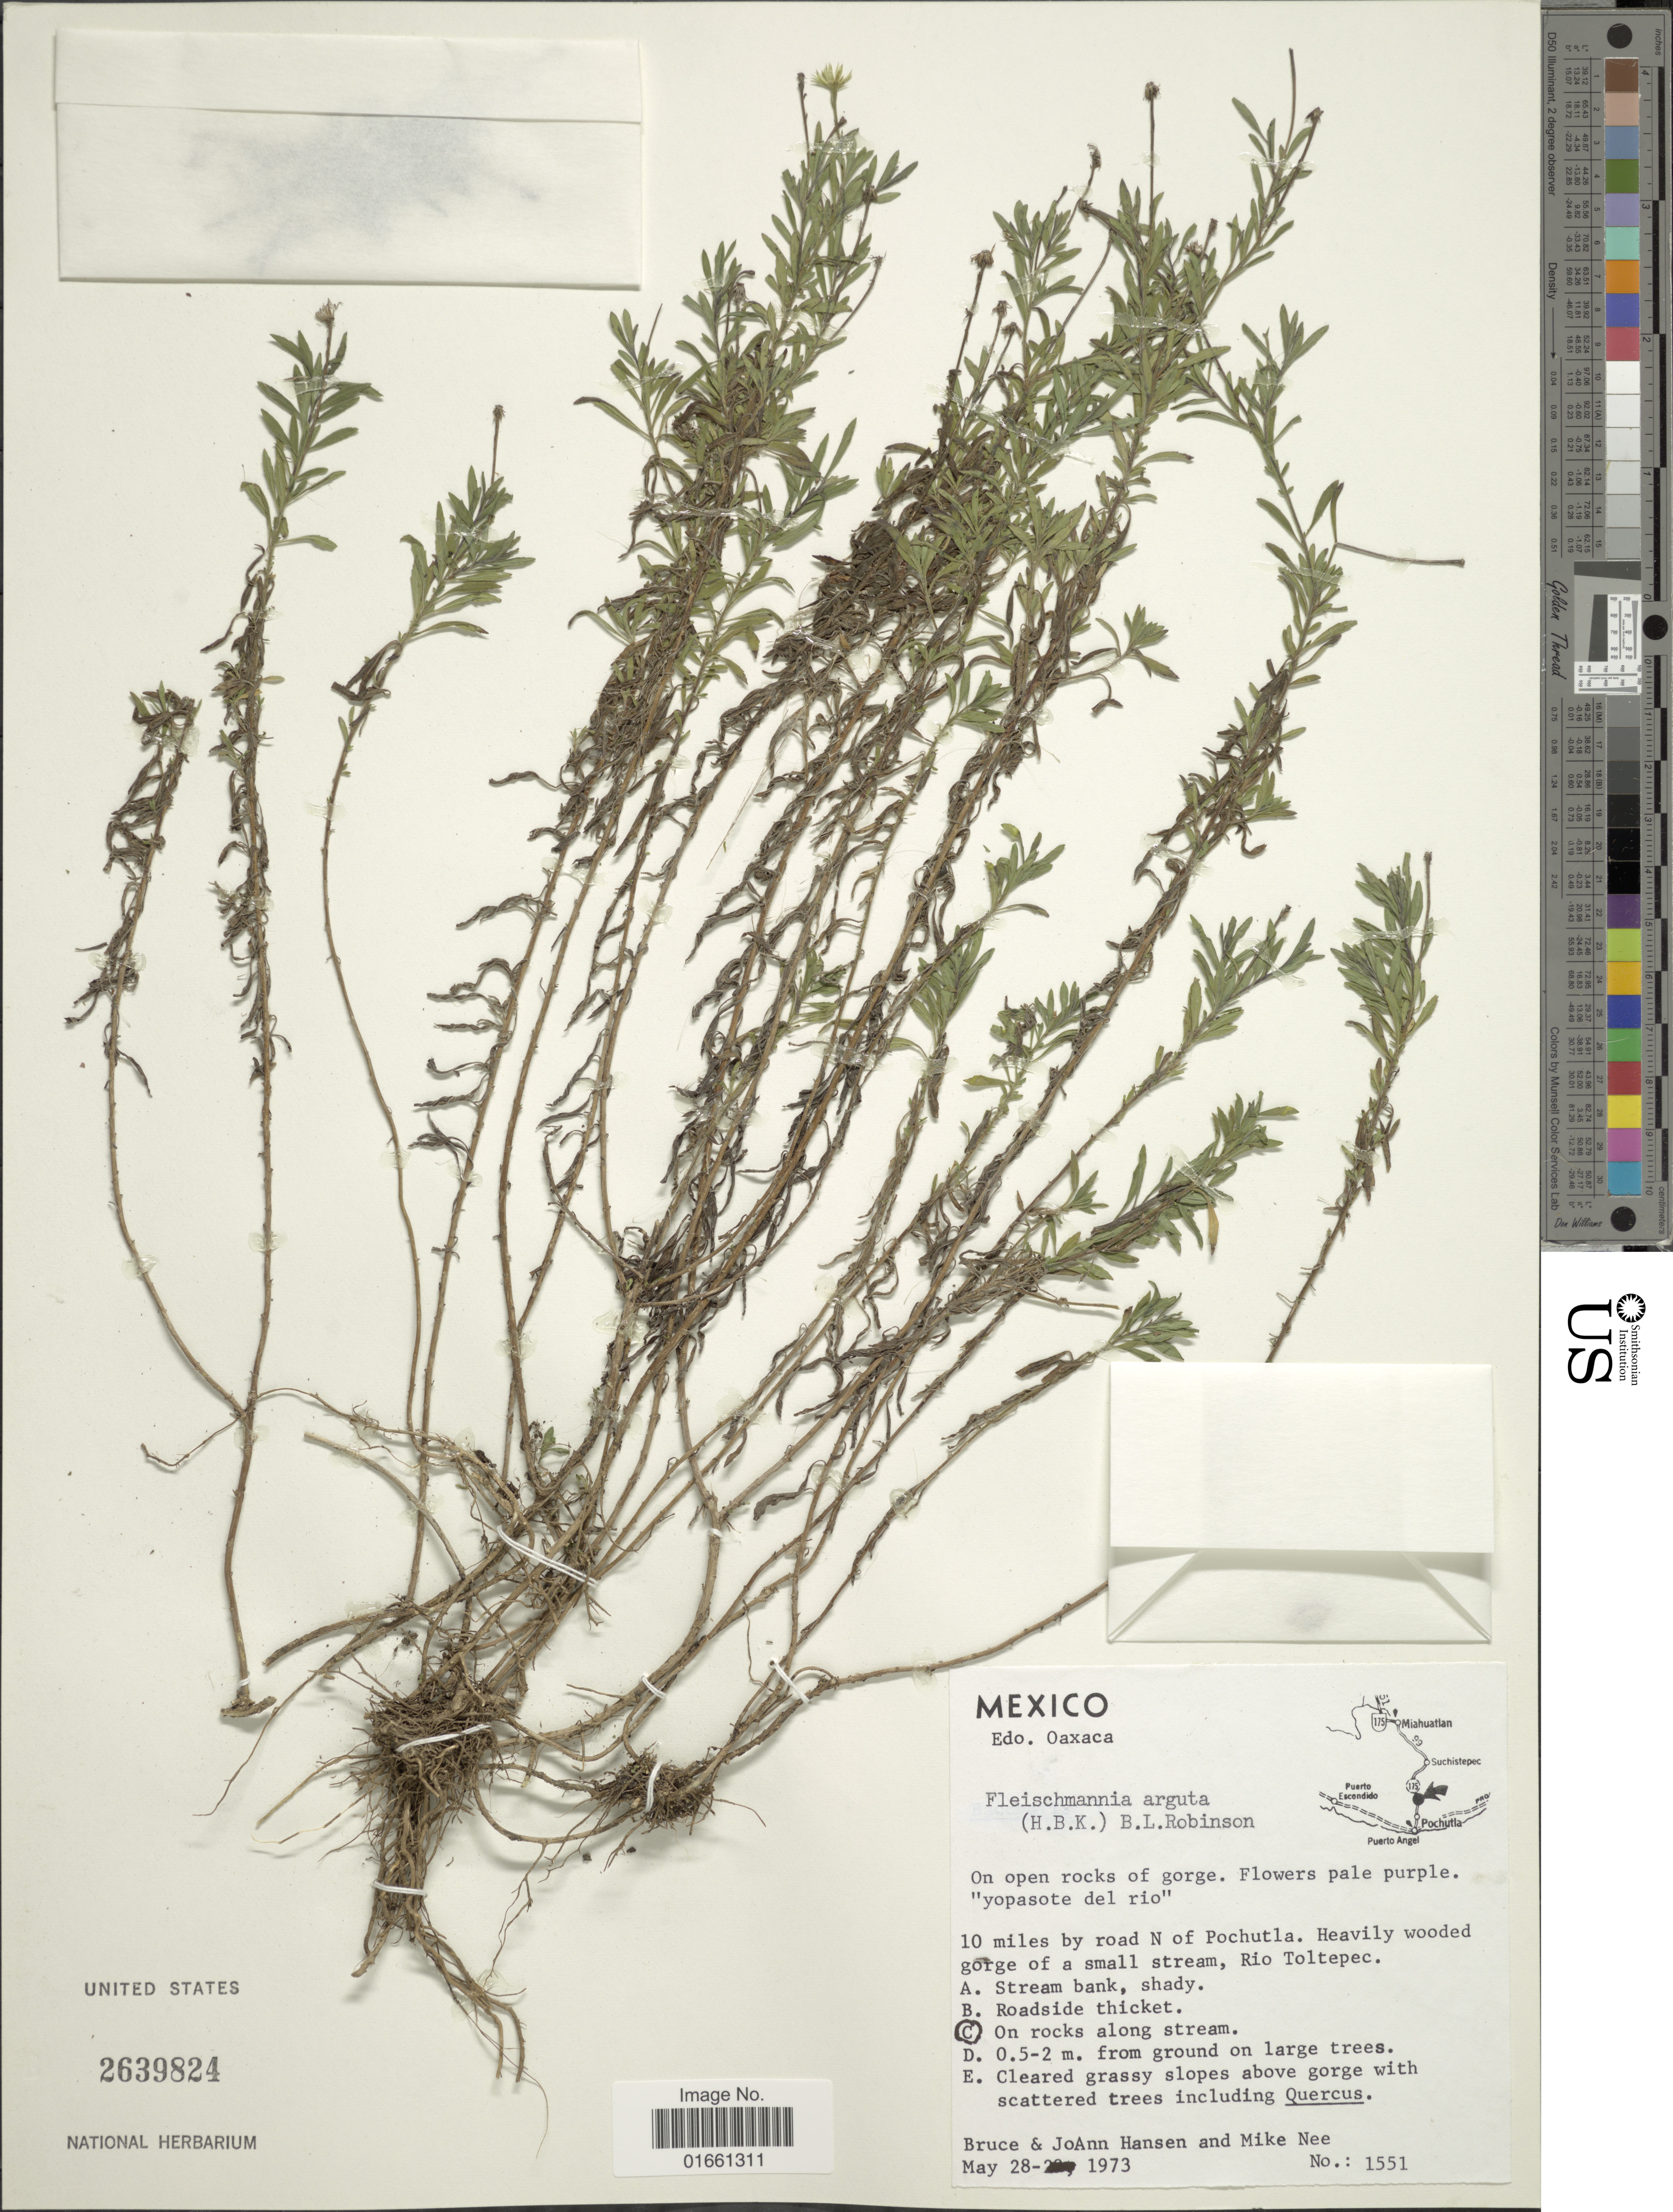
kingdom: Plantae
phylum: Tracheophyta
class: Magnoliopsida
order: Asterales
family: Asteraceae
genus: Fleischmannia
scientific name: Fleischmannia arguta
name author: (Kunth) B.L. Rob.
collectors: B. Hansen, J. Hansen & M. Nee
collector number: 1551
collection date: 1973-05-28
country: Mexico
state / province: Oaxaca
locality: Edo. Oaxaca, 10 miles by road N of Pochutla, Heavily wooded gorge of a small stream, Rio Toltepec, on rocks along stream.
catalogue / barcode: US 2639824